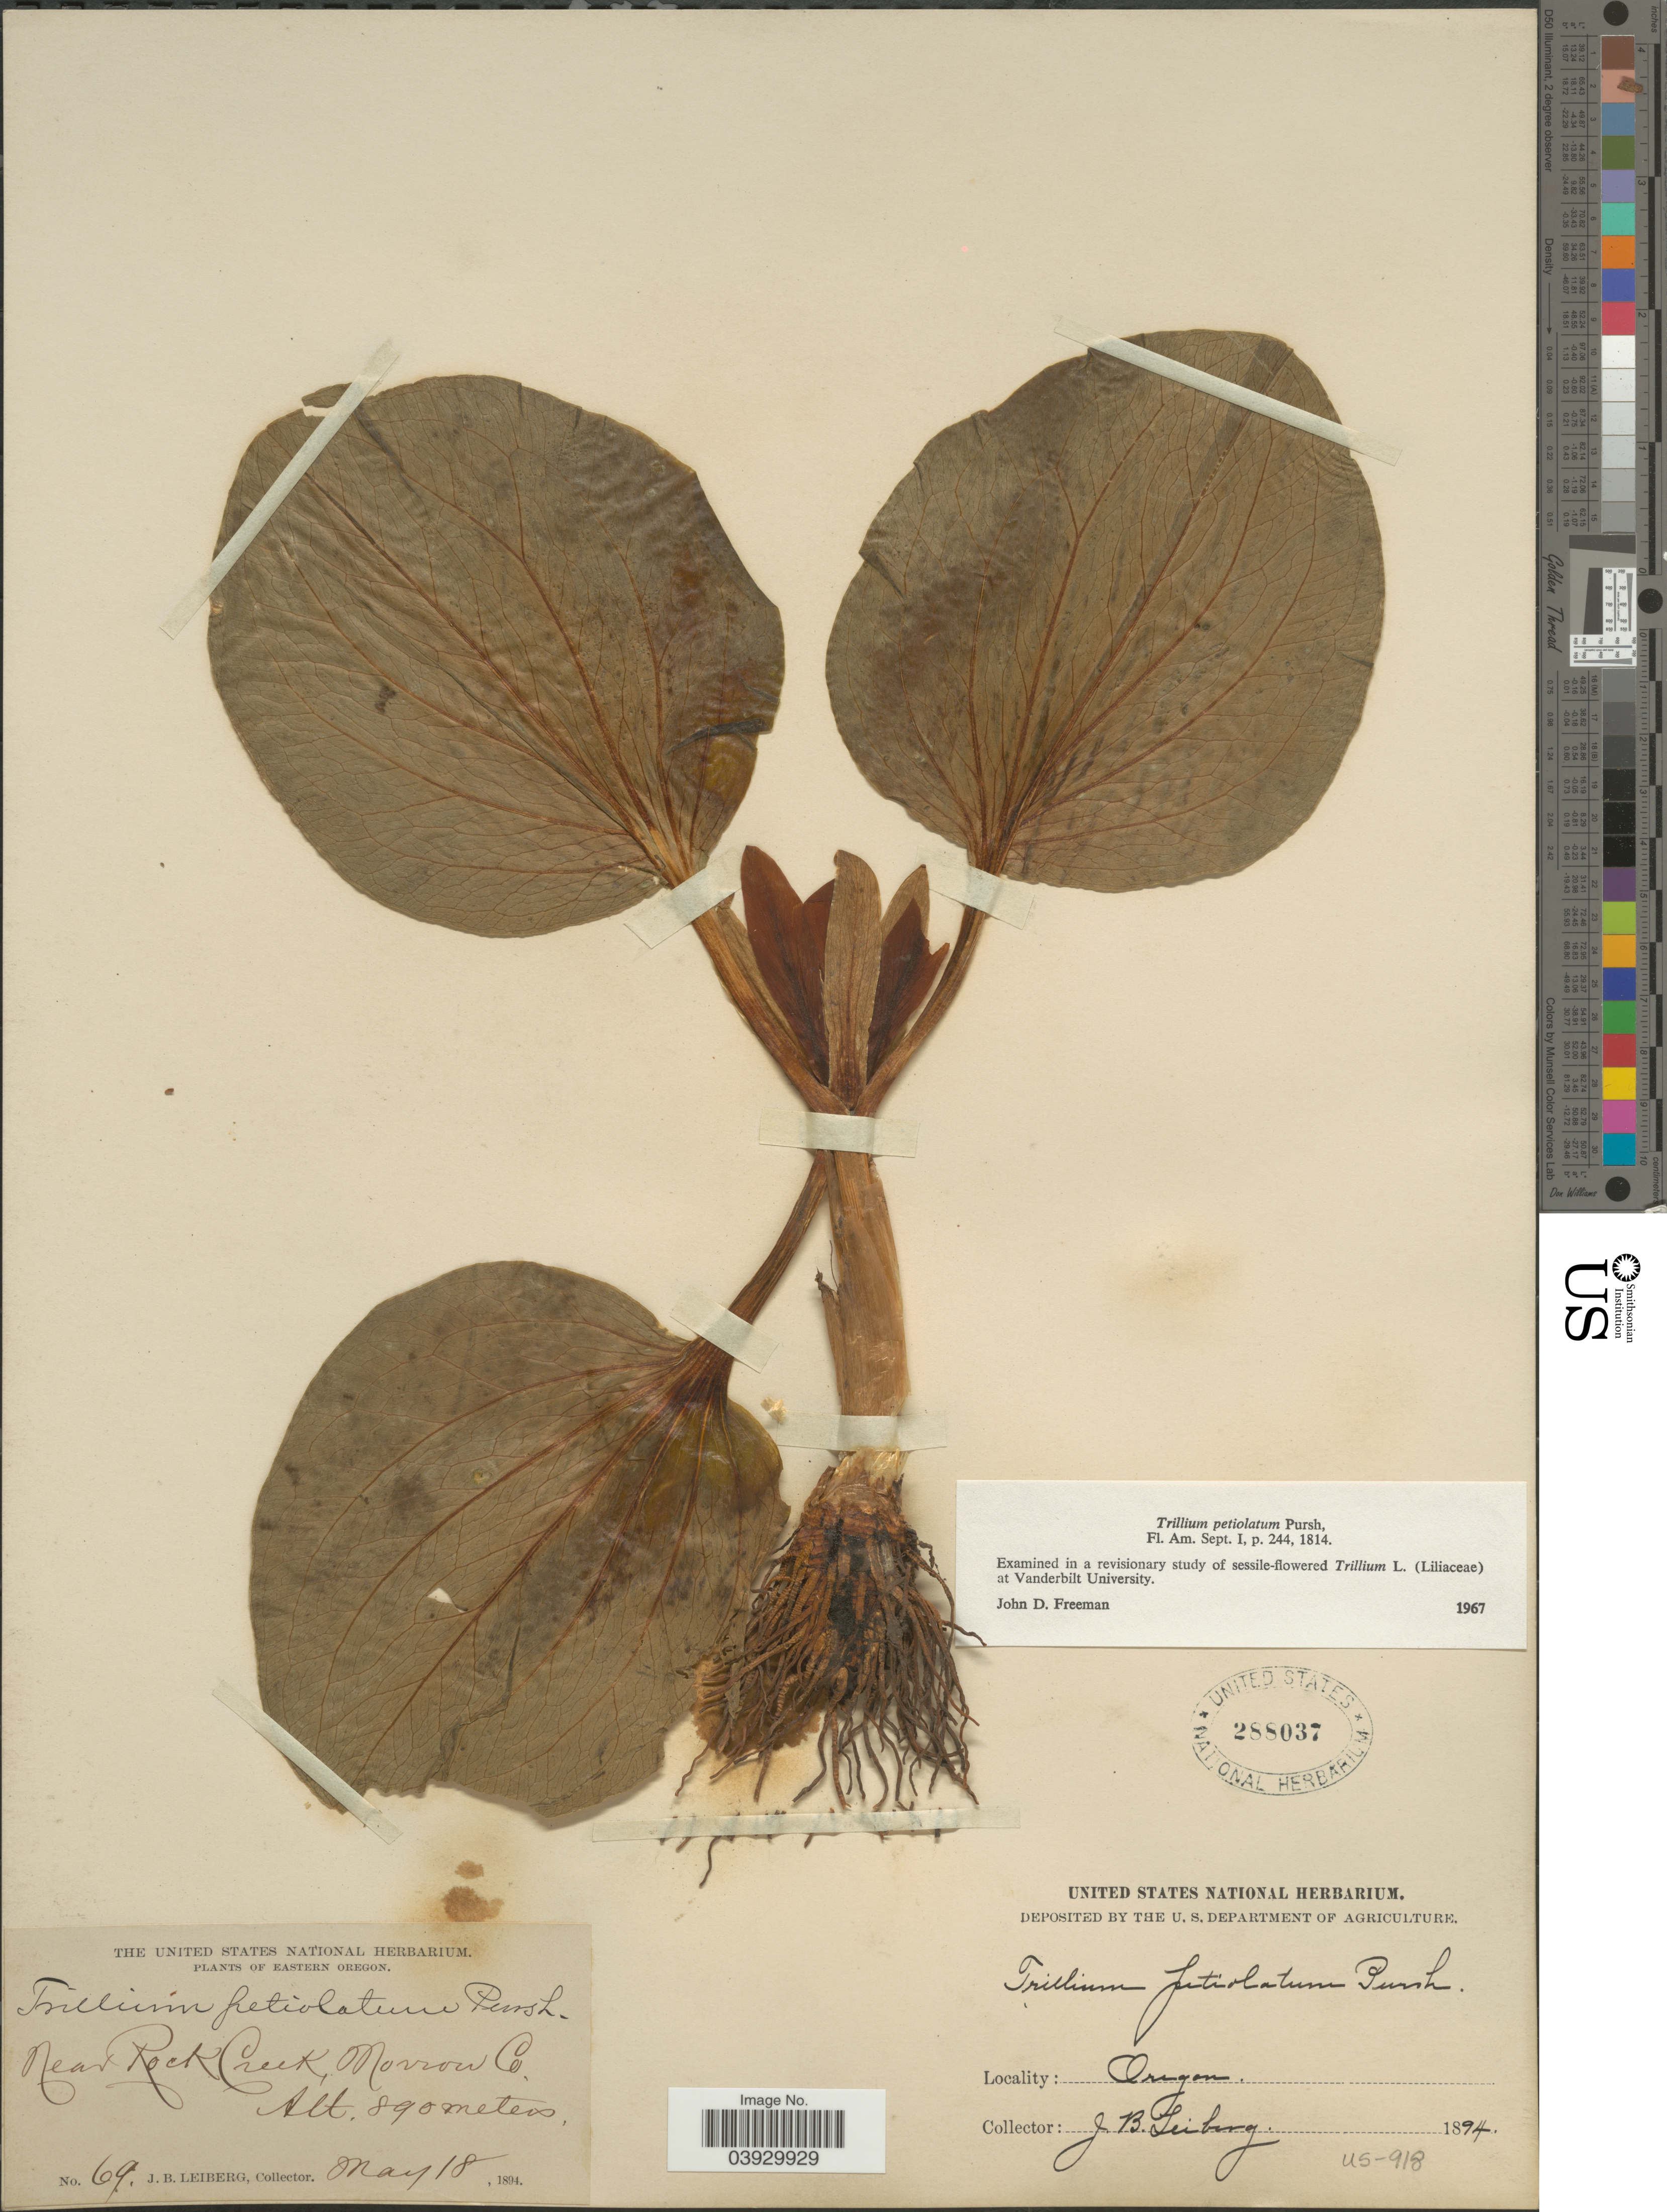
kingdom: Plantae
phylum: Tracheophyta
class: Liliopsida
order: Liliales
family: Melanthiaceae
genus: Trillium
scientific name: Trillium petiolatum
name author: Pursh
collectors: J. B. Leiberg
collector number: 69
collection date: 1894-05-18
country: United States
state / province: Oregon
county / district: Morrow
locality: Eastern Oregon. Near Rock Creek, Morrow Co.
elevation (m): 890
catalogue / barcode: US 288037